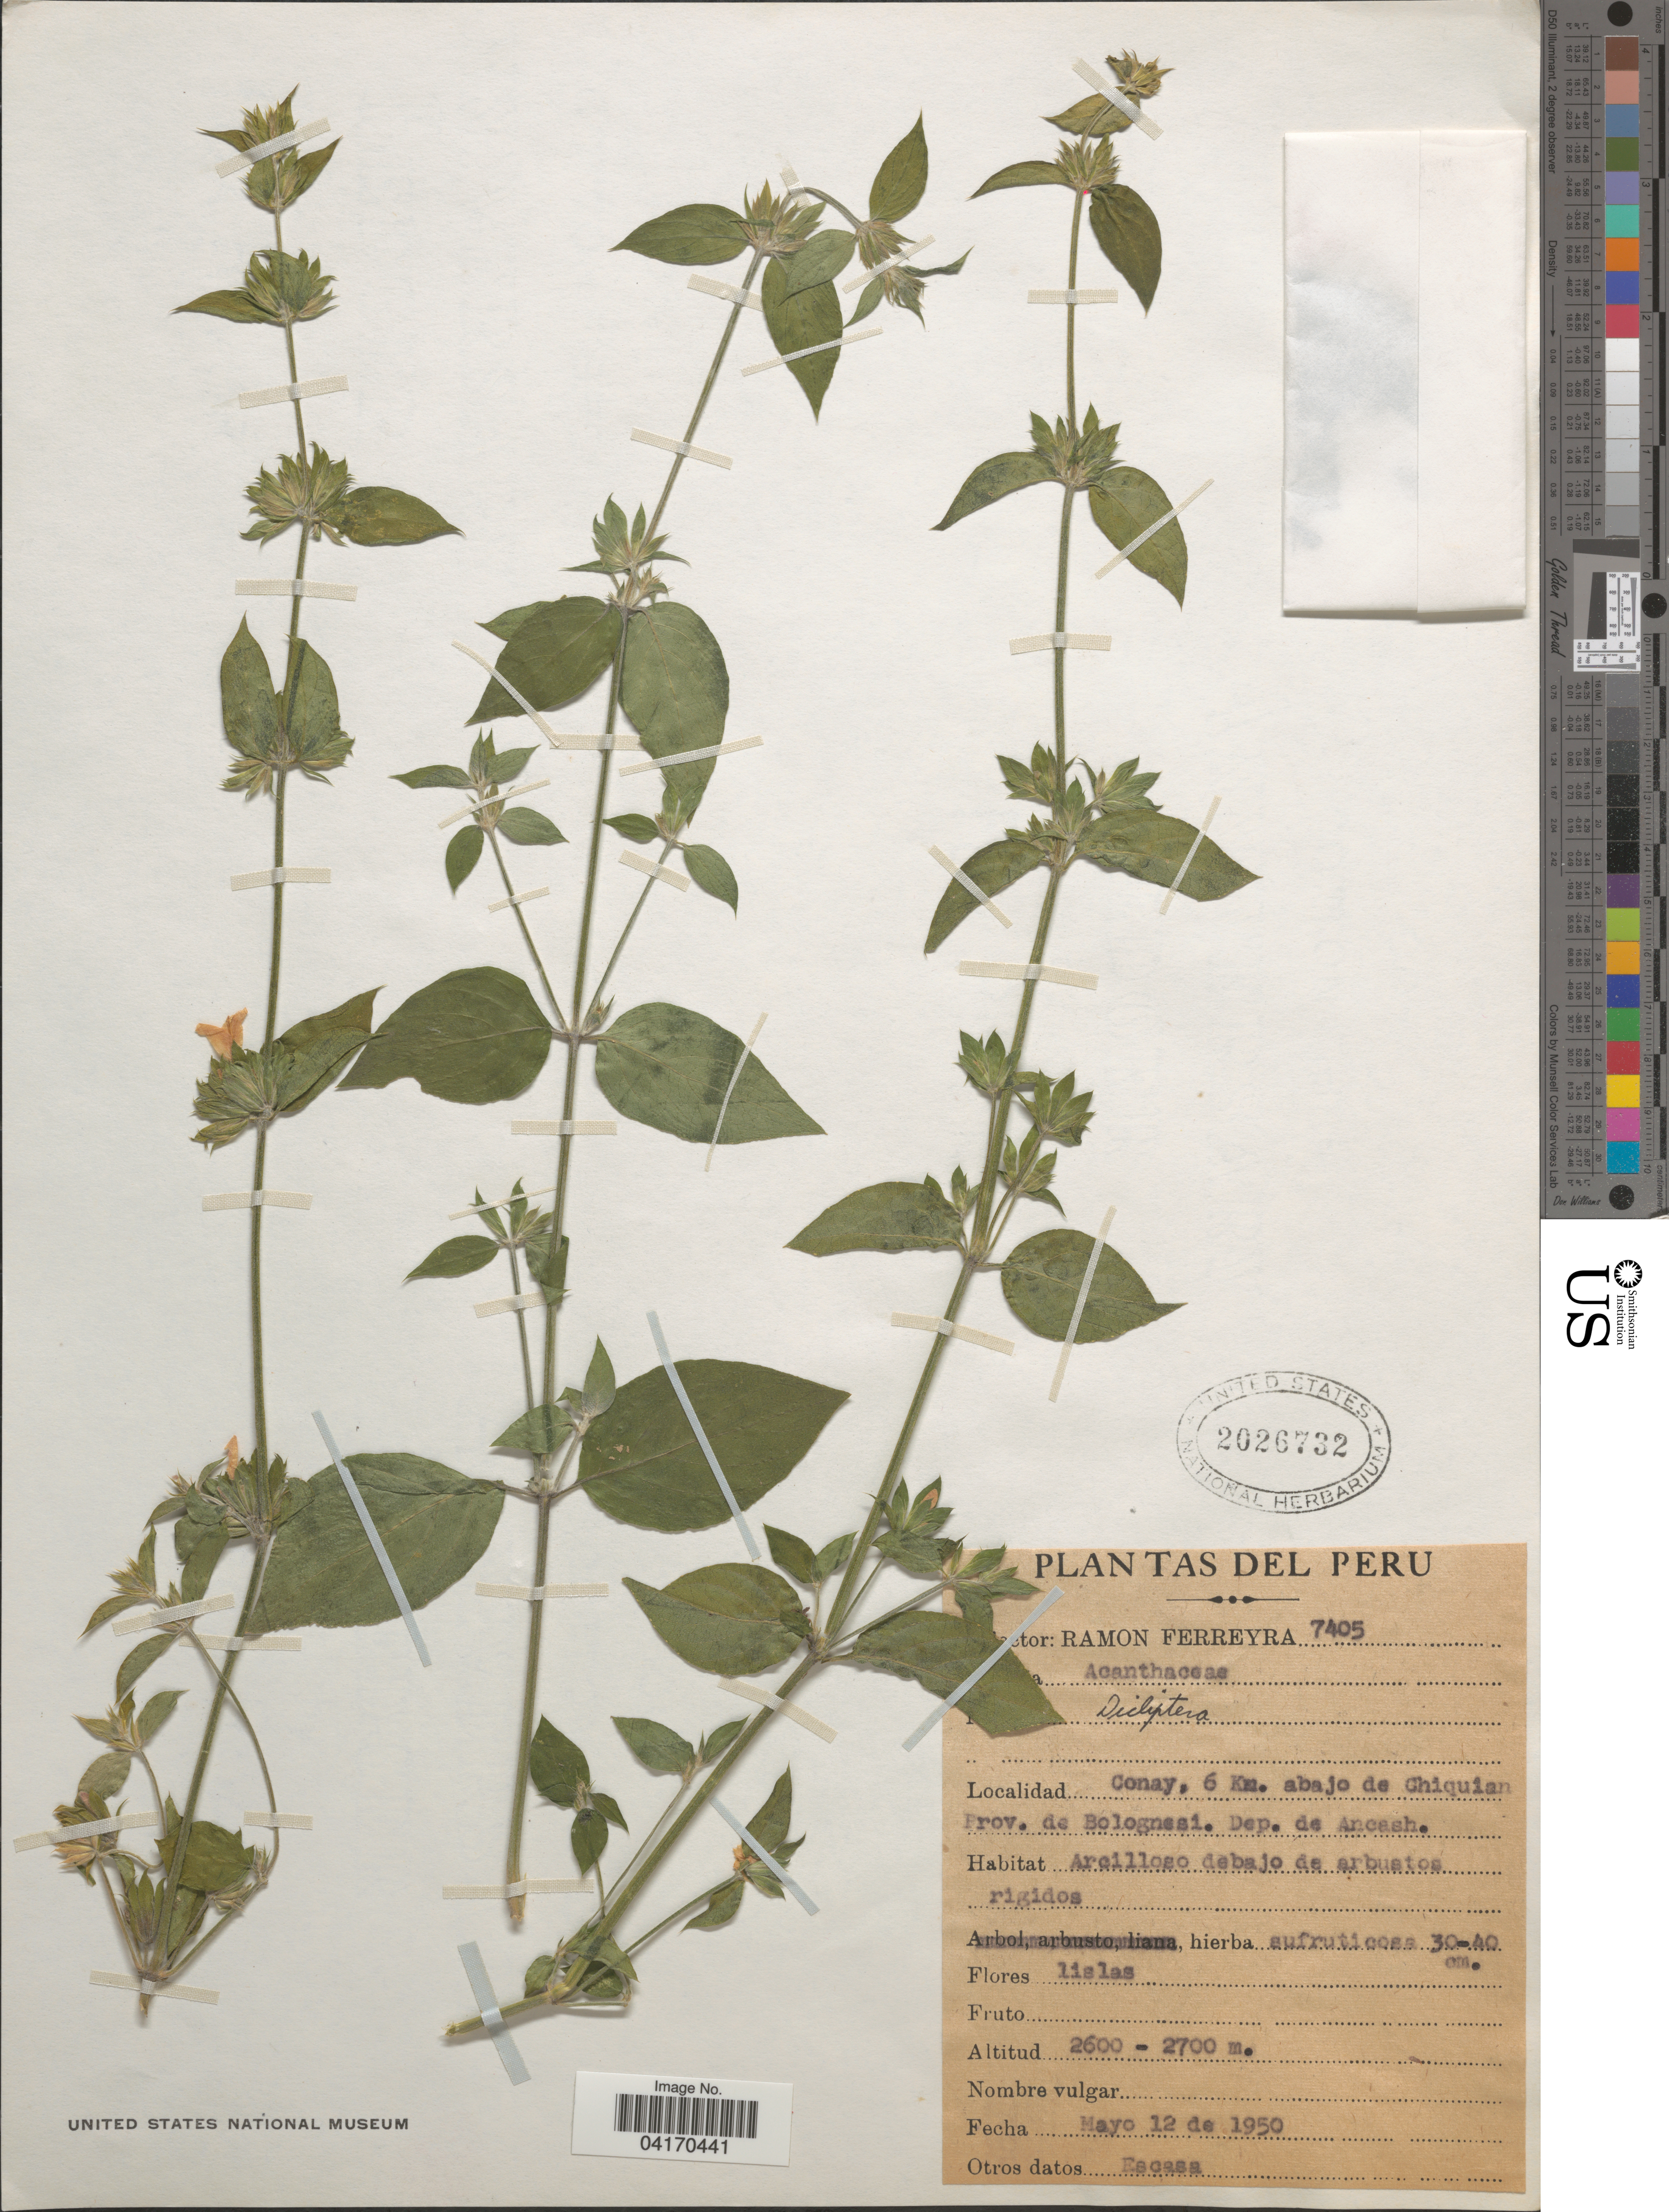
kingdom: Plantae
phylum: Tracheophyta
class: Magnoliopsida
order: Lamiales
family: Acanthaceae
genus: Dicliptera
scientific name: Dicliptera sp.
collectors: R. A. Ferreyra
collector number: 7405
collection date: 1950-05-12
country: Peru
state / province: Ancash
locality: Conay, 6 Km. abajo de Chiquian. Prov. de Bolognesi. Dep. de Ancash.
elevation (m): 2600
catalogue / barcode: US 2026732